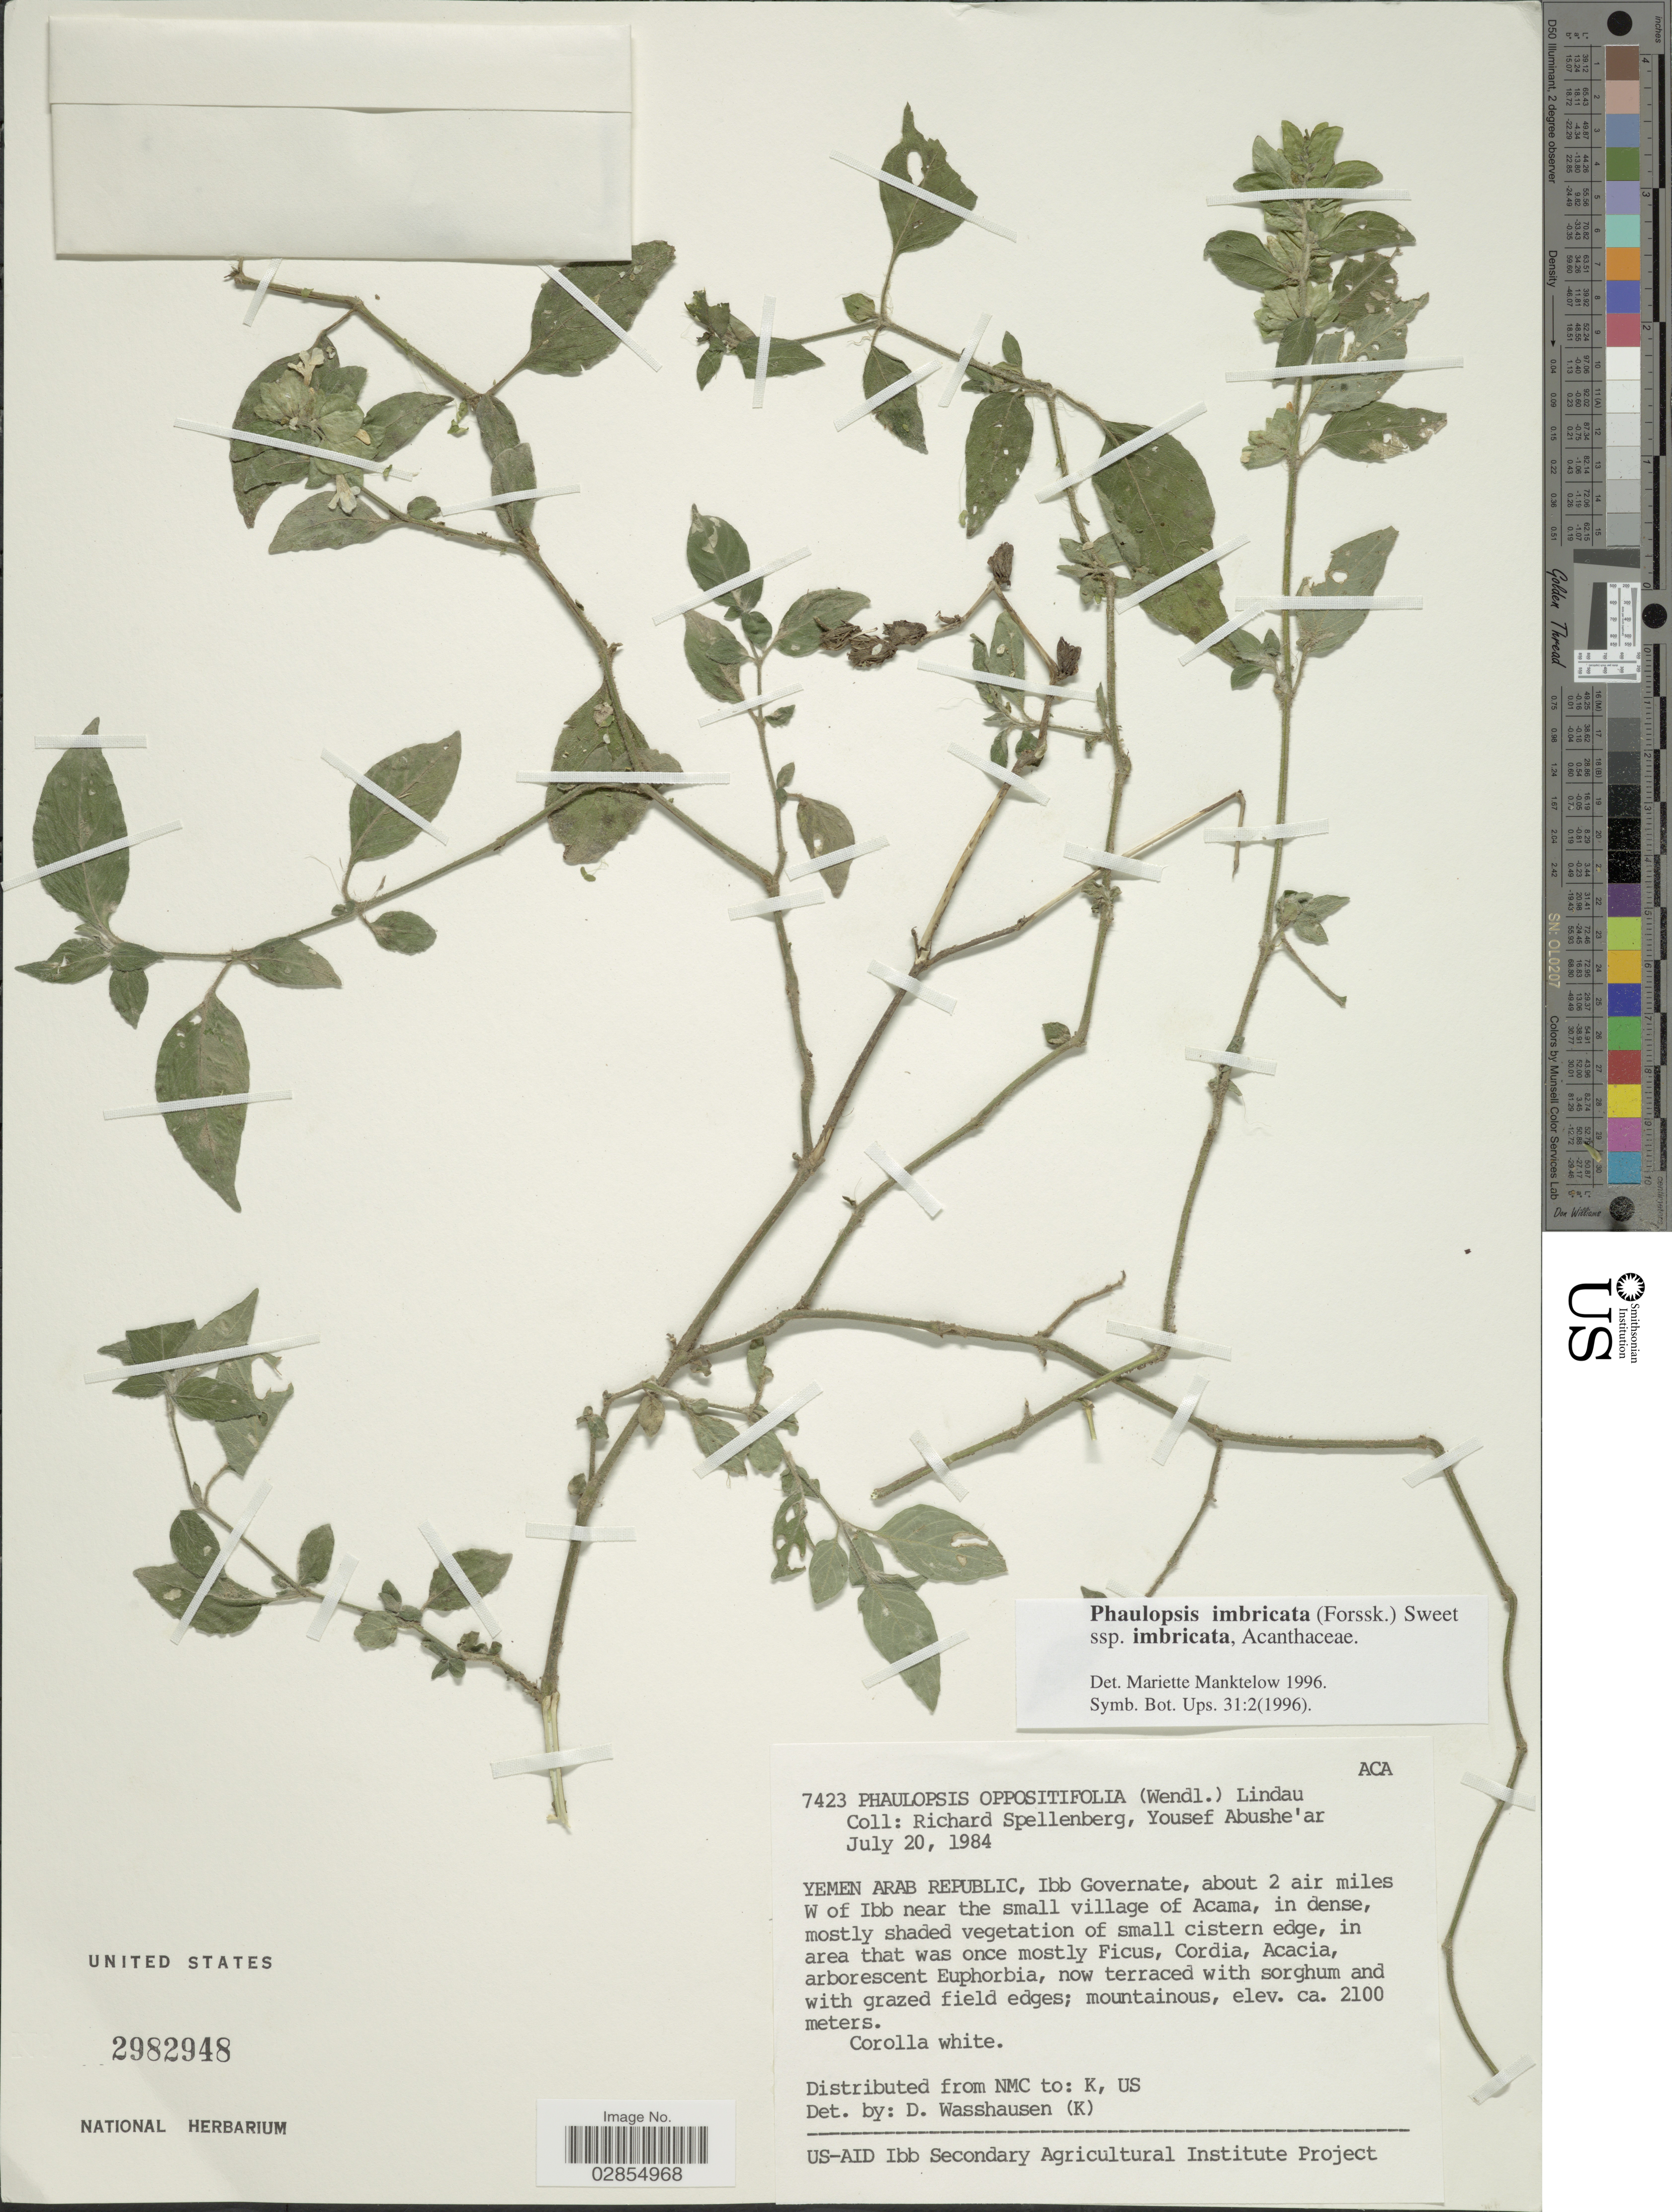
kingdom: Plantae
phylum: Tracheophyta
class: Magnoliopsida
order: Lamiales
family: Acanthaceae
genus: Phaulopsis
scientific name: Phaulopsis dorsiflora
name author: (Retz.) Santapau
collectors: R. Spellenberg & Y. Abushe'ar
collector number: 7423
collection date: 1984-07-20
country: Yemen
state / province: Ibb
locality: Yemen Arab Republic, Ibb Governate, about 2 air miles W of Ibb near the small village of Acama.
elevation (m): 2100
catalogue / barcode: US 2982948